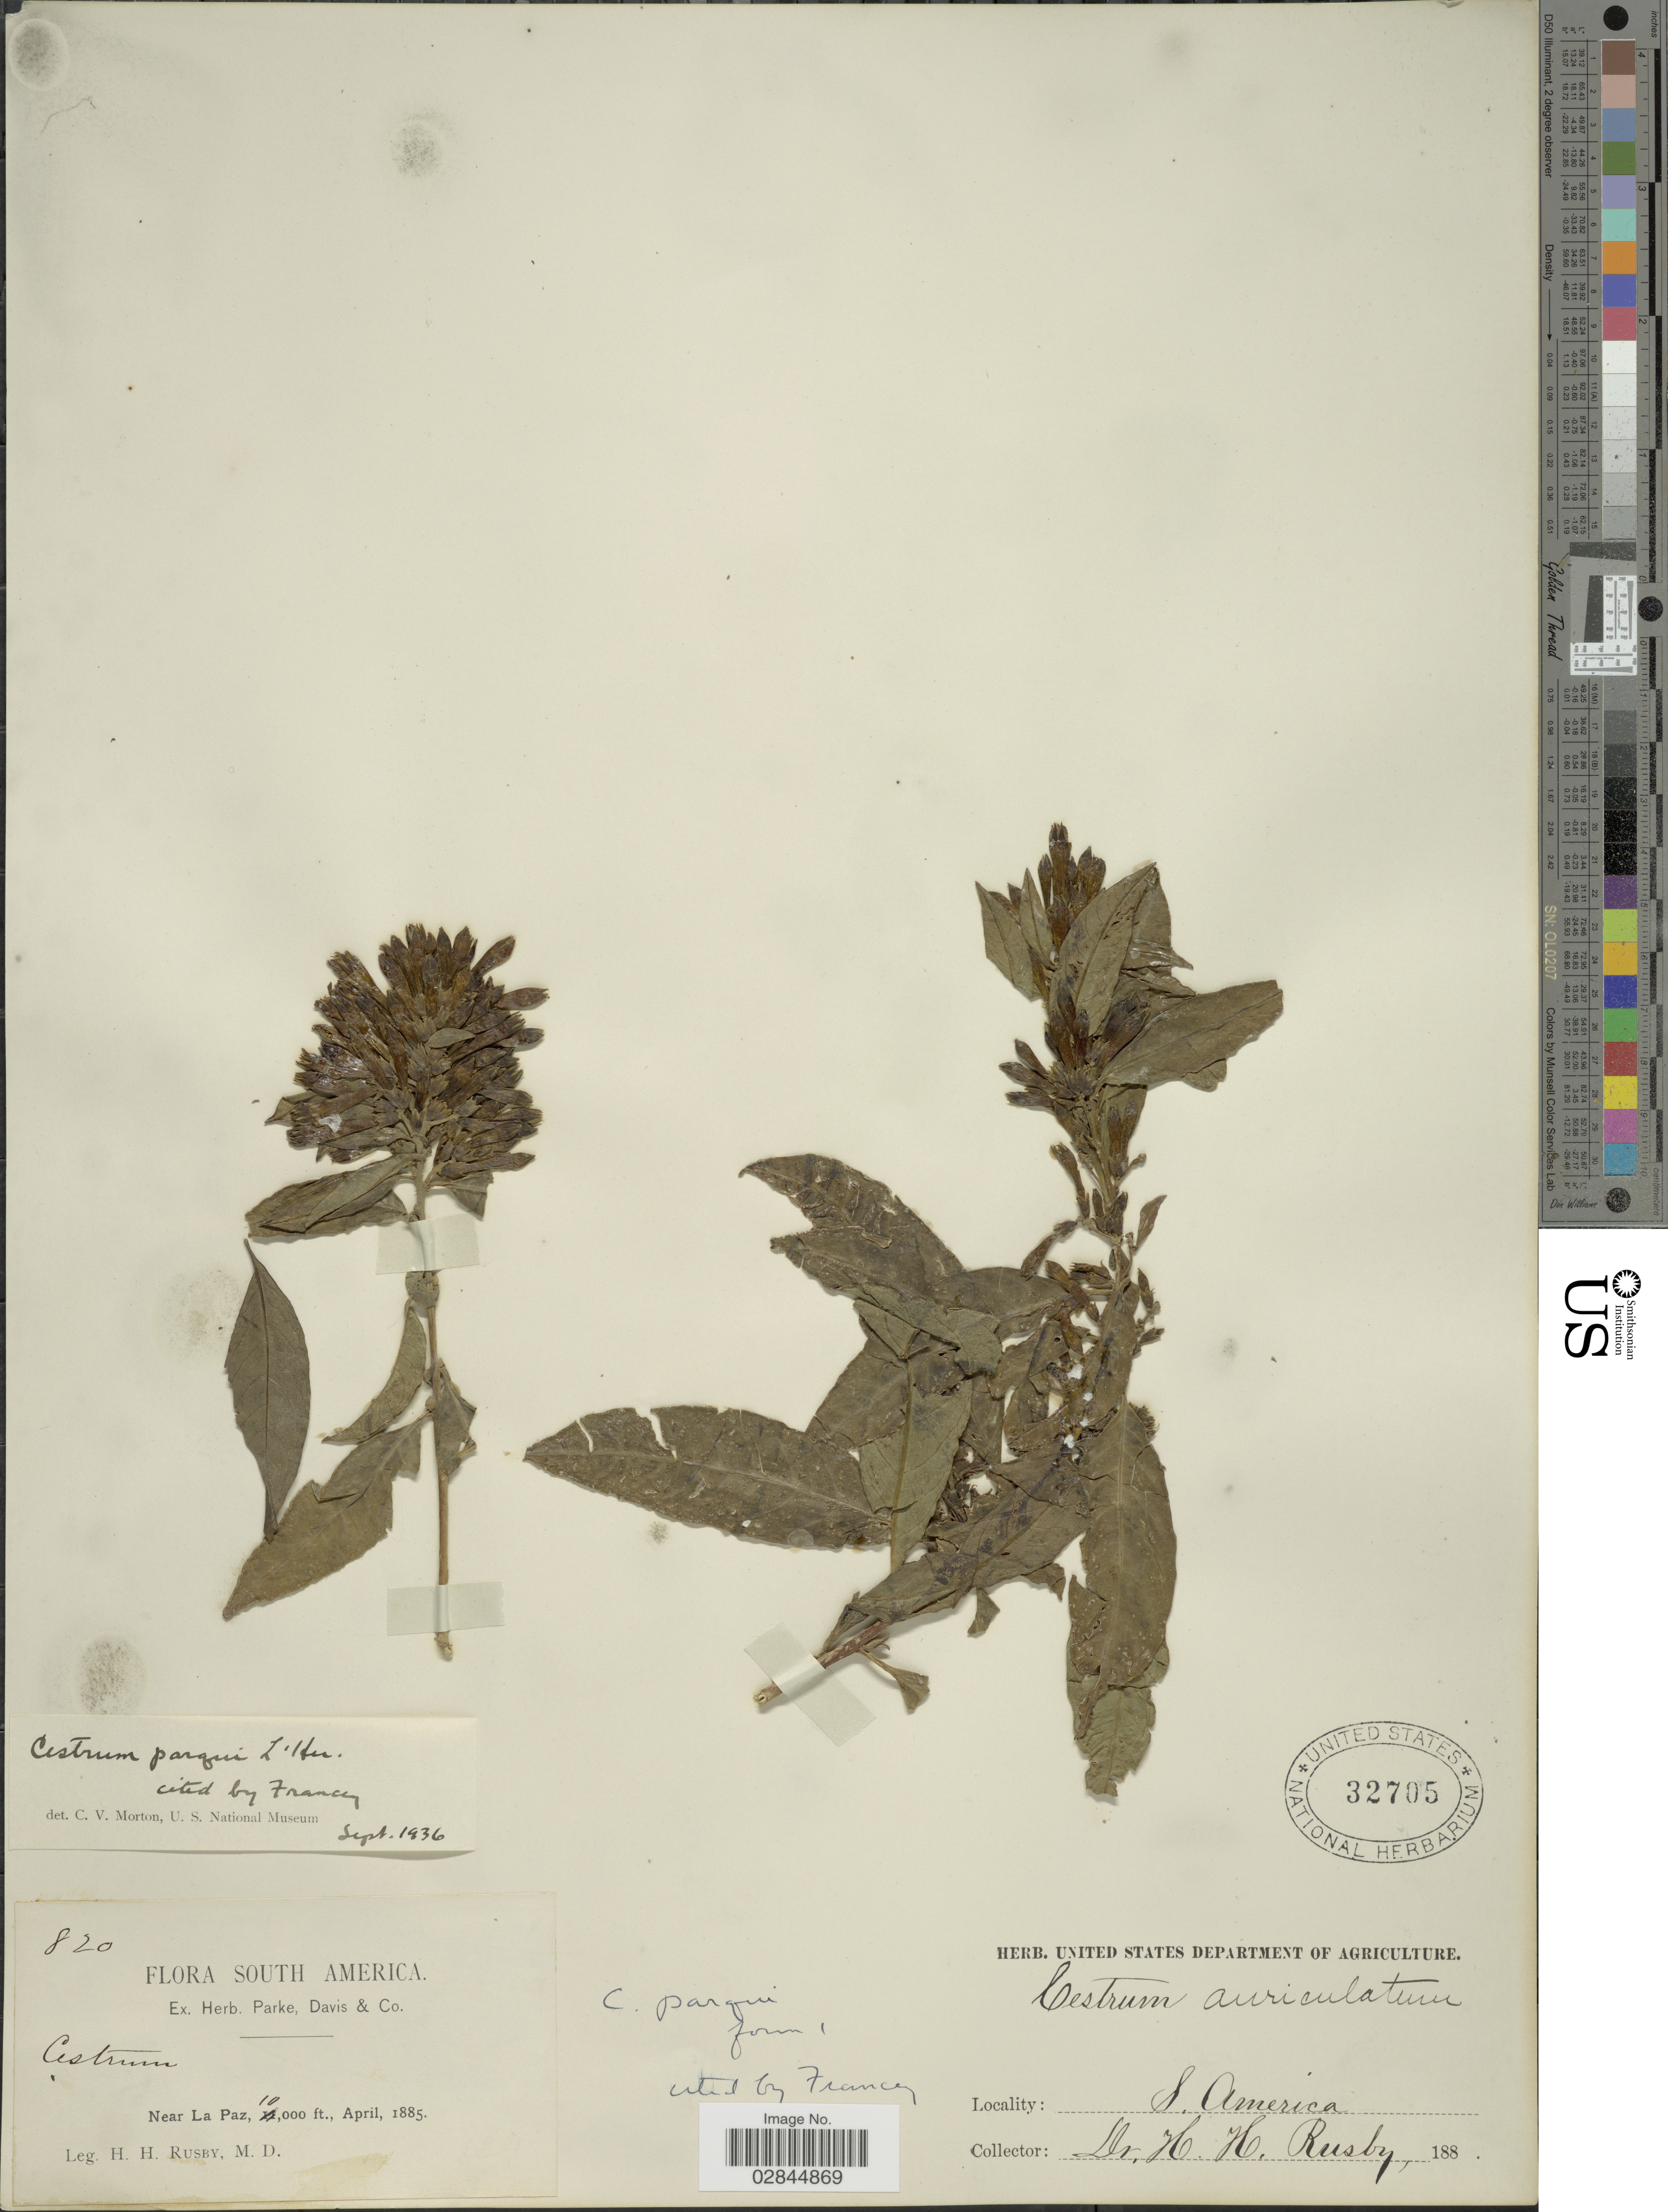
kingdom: Plantae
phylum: Tracheophyta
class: Magnoliopsida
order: Solanales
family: Solanaceae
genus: Cestrum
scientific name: Cestrum parqui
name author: L'Hér.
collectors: H. H. Rusby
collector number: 820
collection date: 1885-04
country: Bolivia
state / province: La Paz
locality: Near La Paz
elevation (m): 3048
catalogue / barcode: US 32705